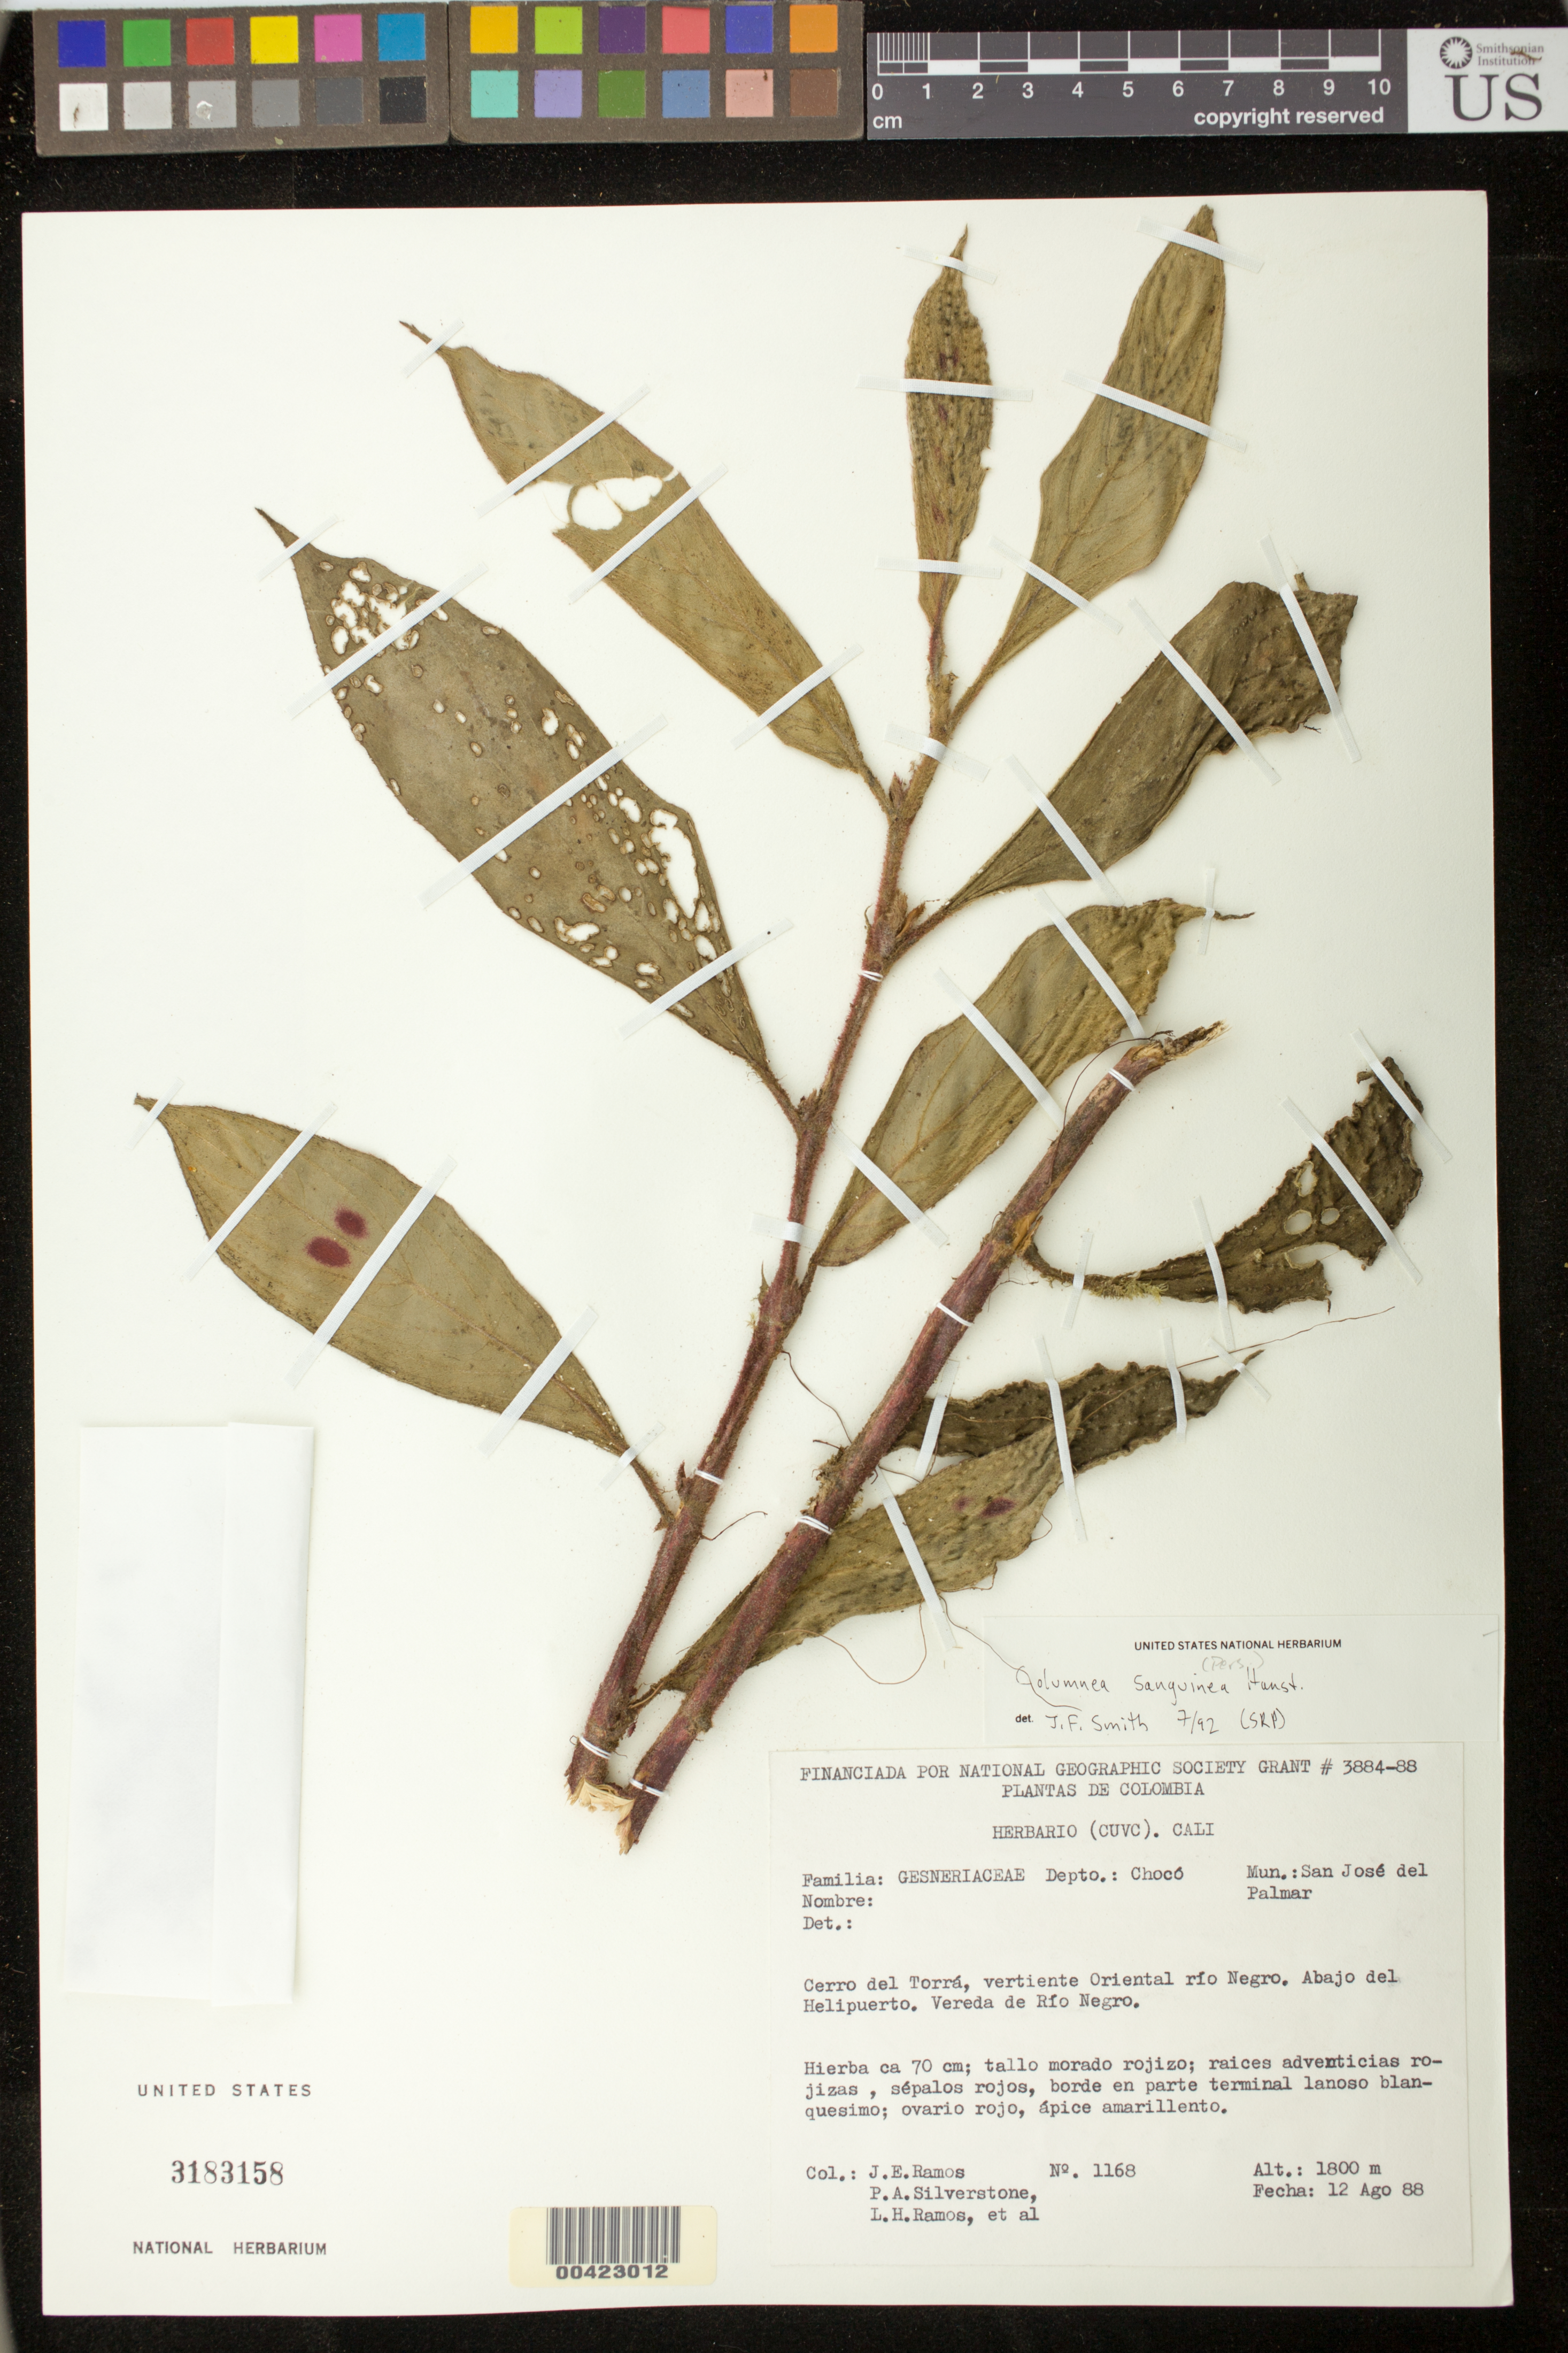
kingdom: Plantae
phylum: Tracheophyta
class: Magnoliopsida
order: Lamiales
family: Gesneriaceae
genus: Columnea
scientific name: Columnea sanguinea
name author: (Pers.) Hanst.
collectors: J. E. Ramos, P. A. Silverstone-Sopkin, L. Ramos & et al.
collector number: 1168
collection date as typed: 12 Aug 1988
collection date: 1988-08-12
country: Colombia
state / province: Chocó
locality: San Jose del Palmar, Cerro del Torra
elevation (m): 1800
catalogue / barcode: US 3183158